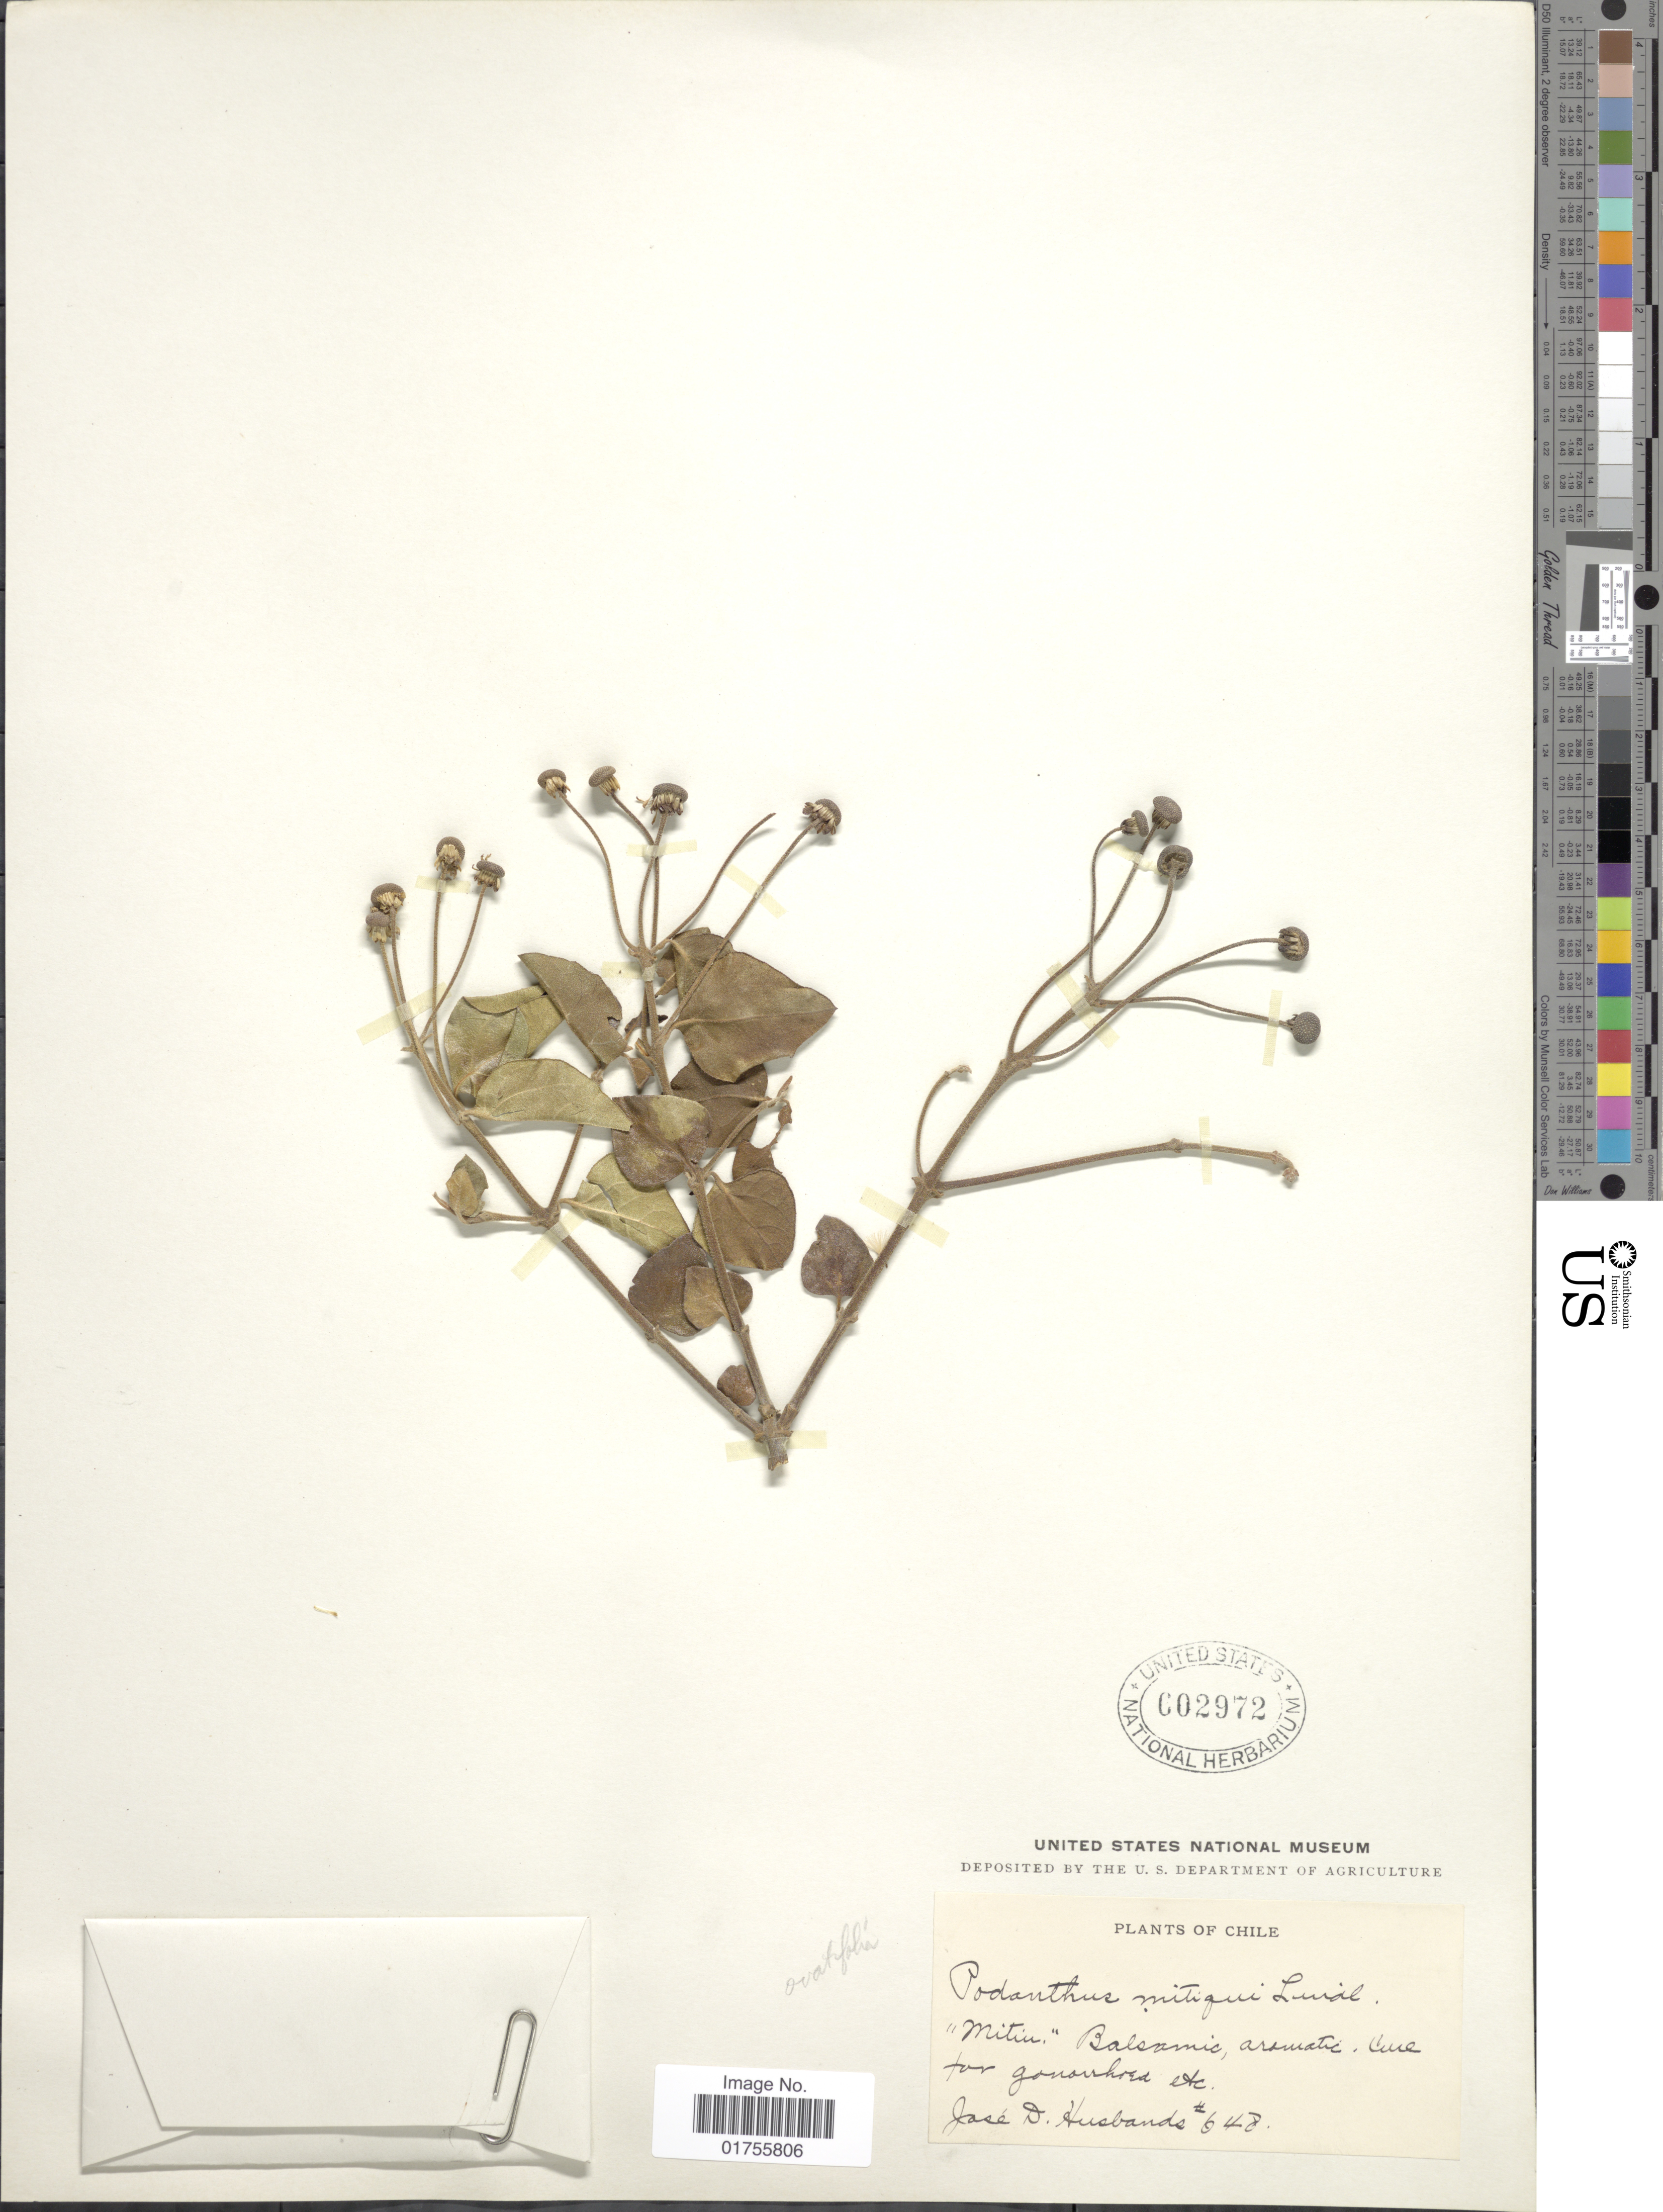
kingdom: Plantae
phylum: Tracheophyta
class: Magnoliopsida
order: Asterales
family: Asteraceae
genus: Podanthus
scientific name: Podanthus ovalifolius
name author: Lag.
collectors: J. Husbands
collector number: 648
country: Chile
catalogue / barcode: US 602972